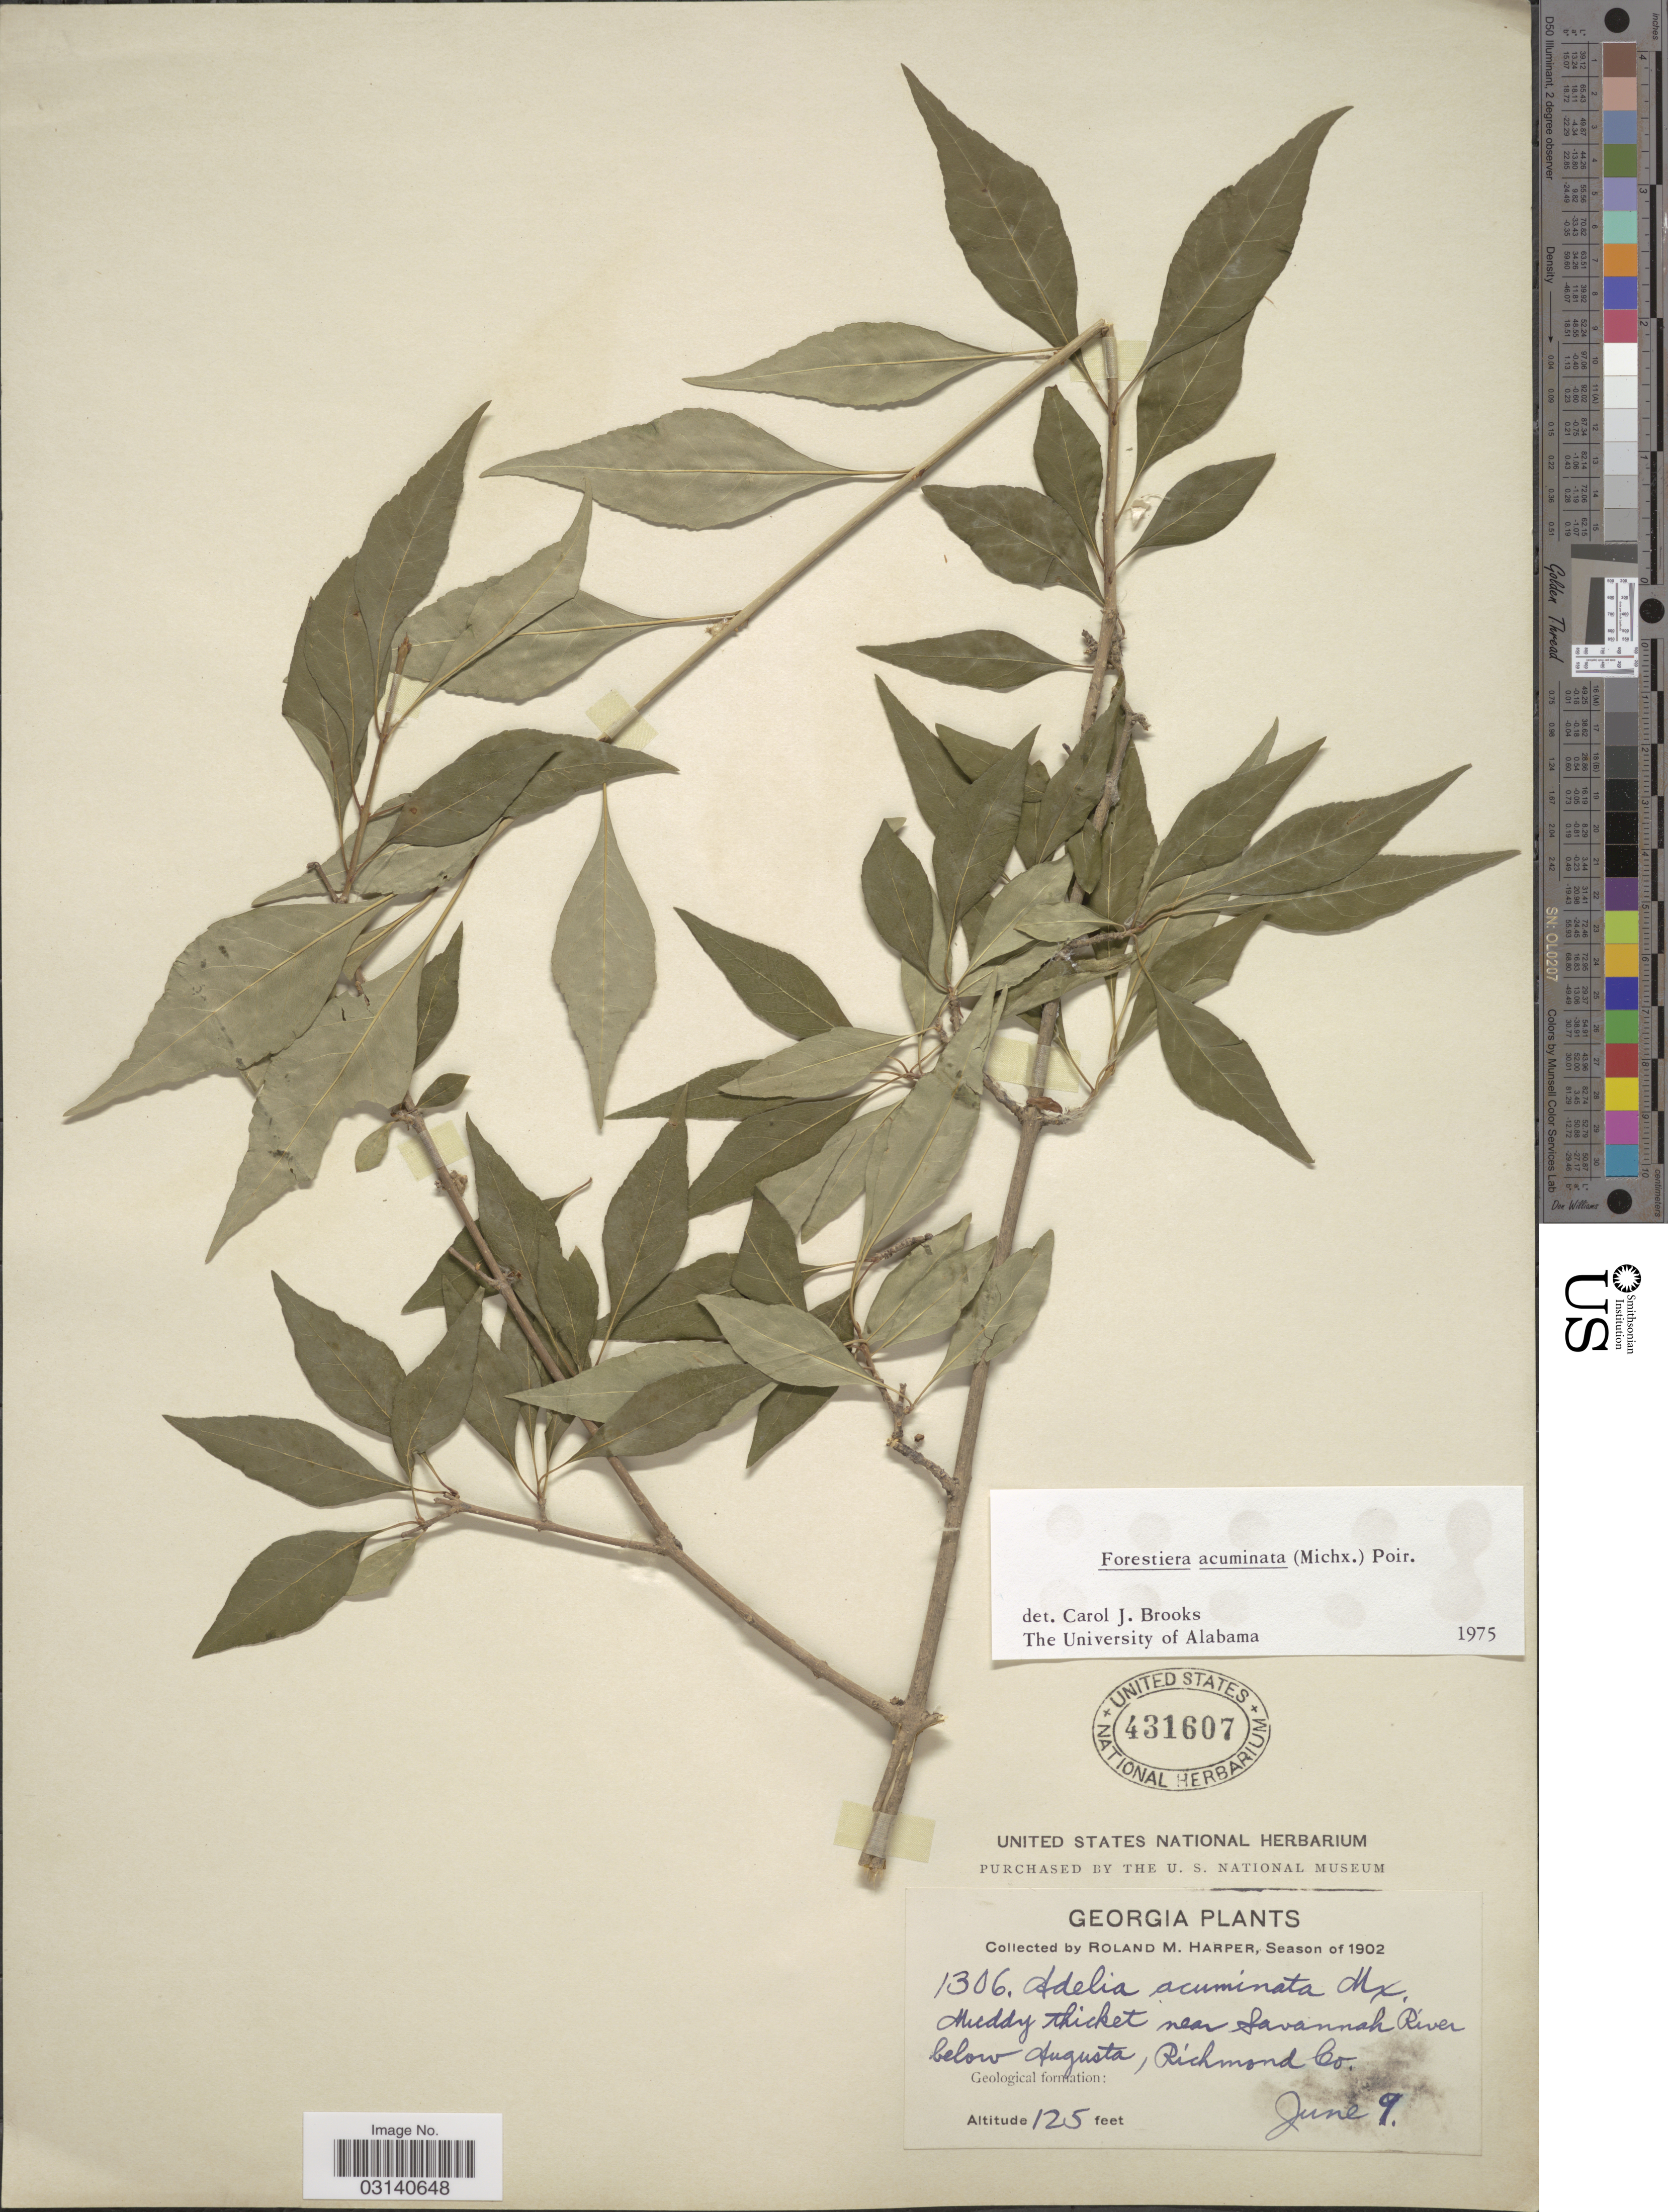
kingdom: Plantae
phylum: Tracheophyta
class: Magnoliopsida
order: Lamiales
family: Oleaceae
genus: Forestiera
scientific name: Forestiera acuminata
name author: (Michx.) Poir.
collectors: R. Harper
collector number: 1306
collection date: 1902-06-09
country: United States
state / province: Georgia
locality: Muddy thickets near Savannah River below Augusta, Richmond Co.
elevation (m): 38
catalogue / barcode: US 431607